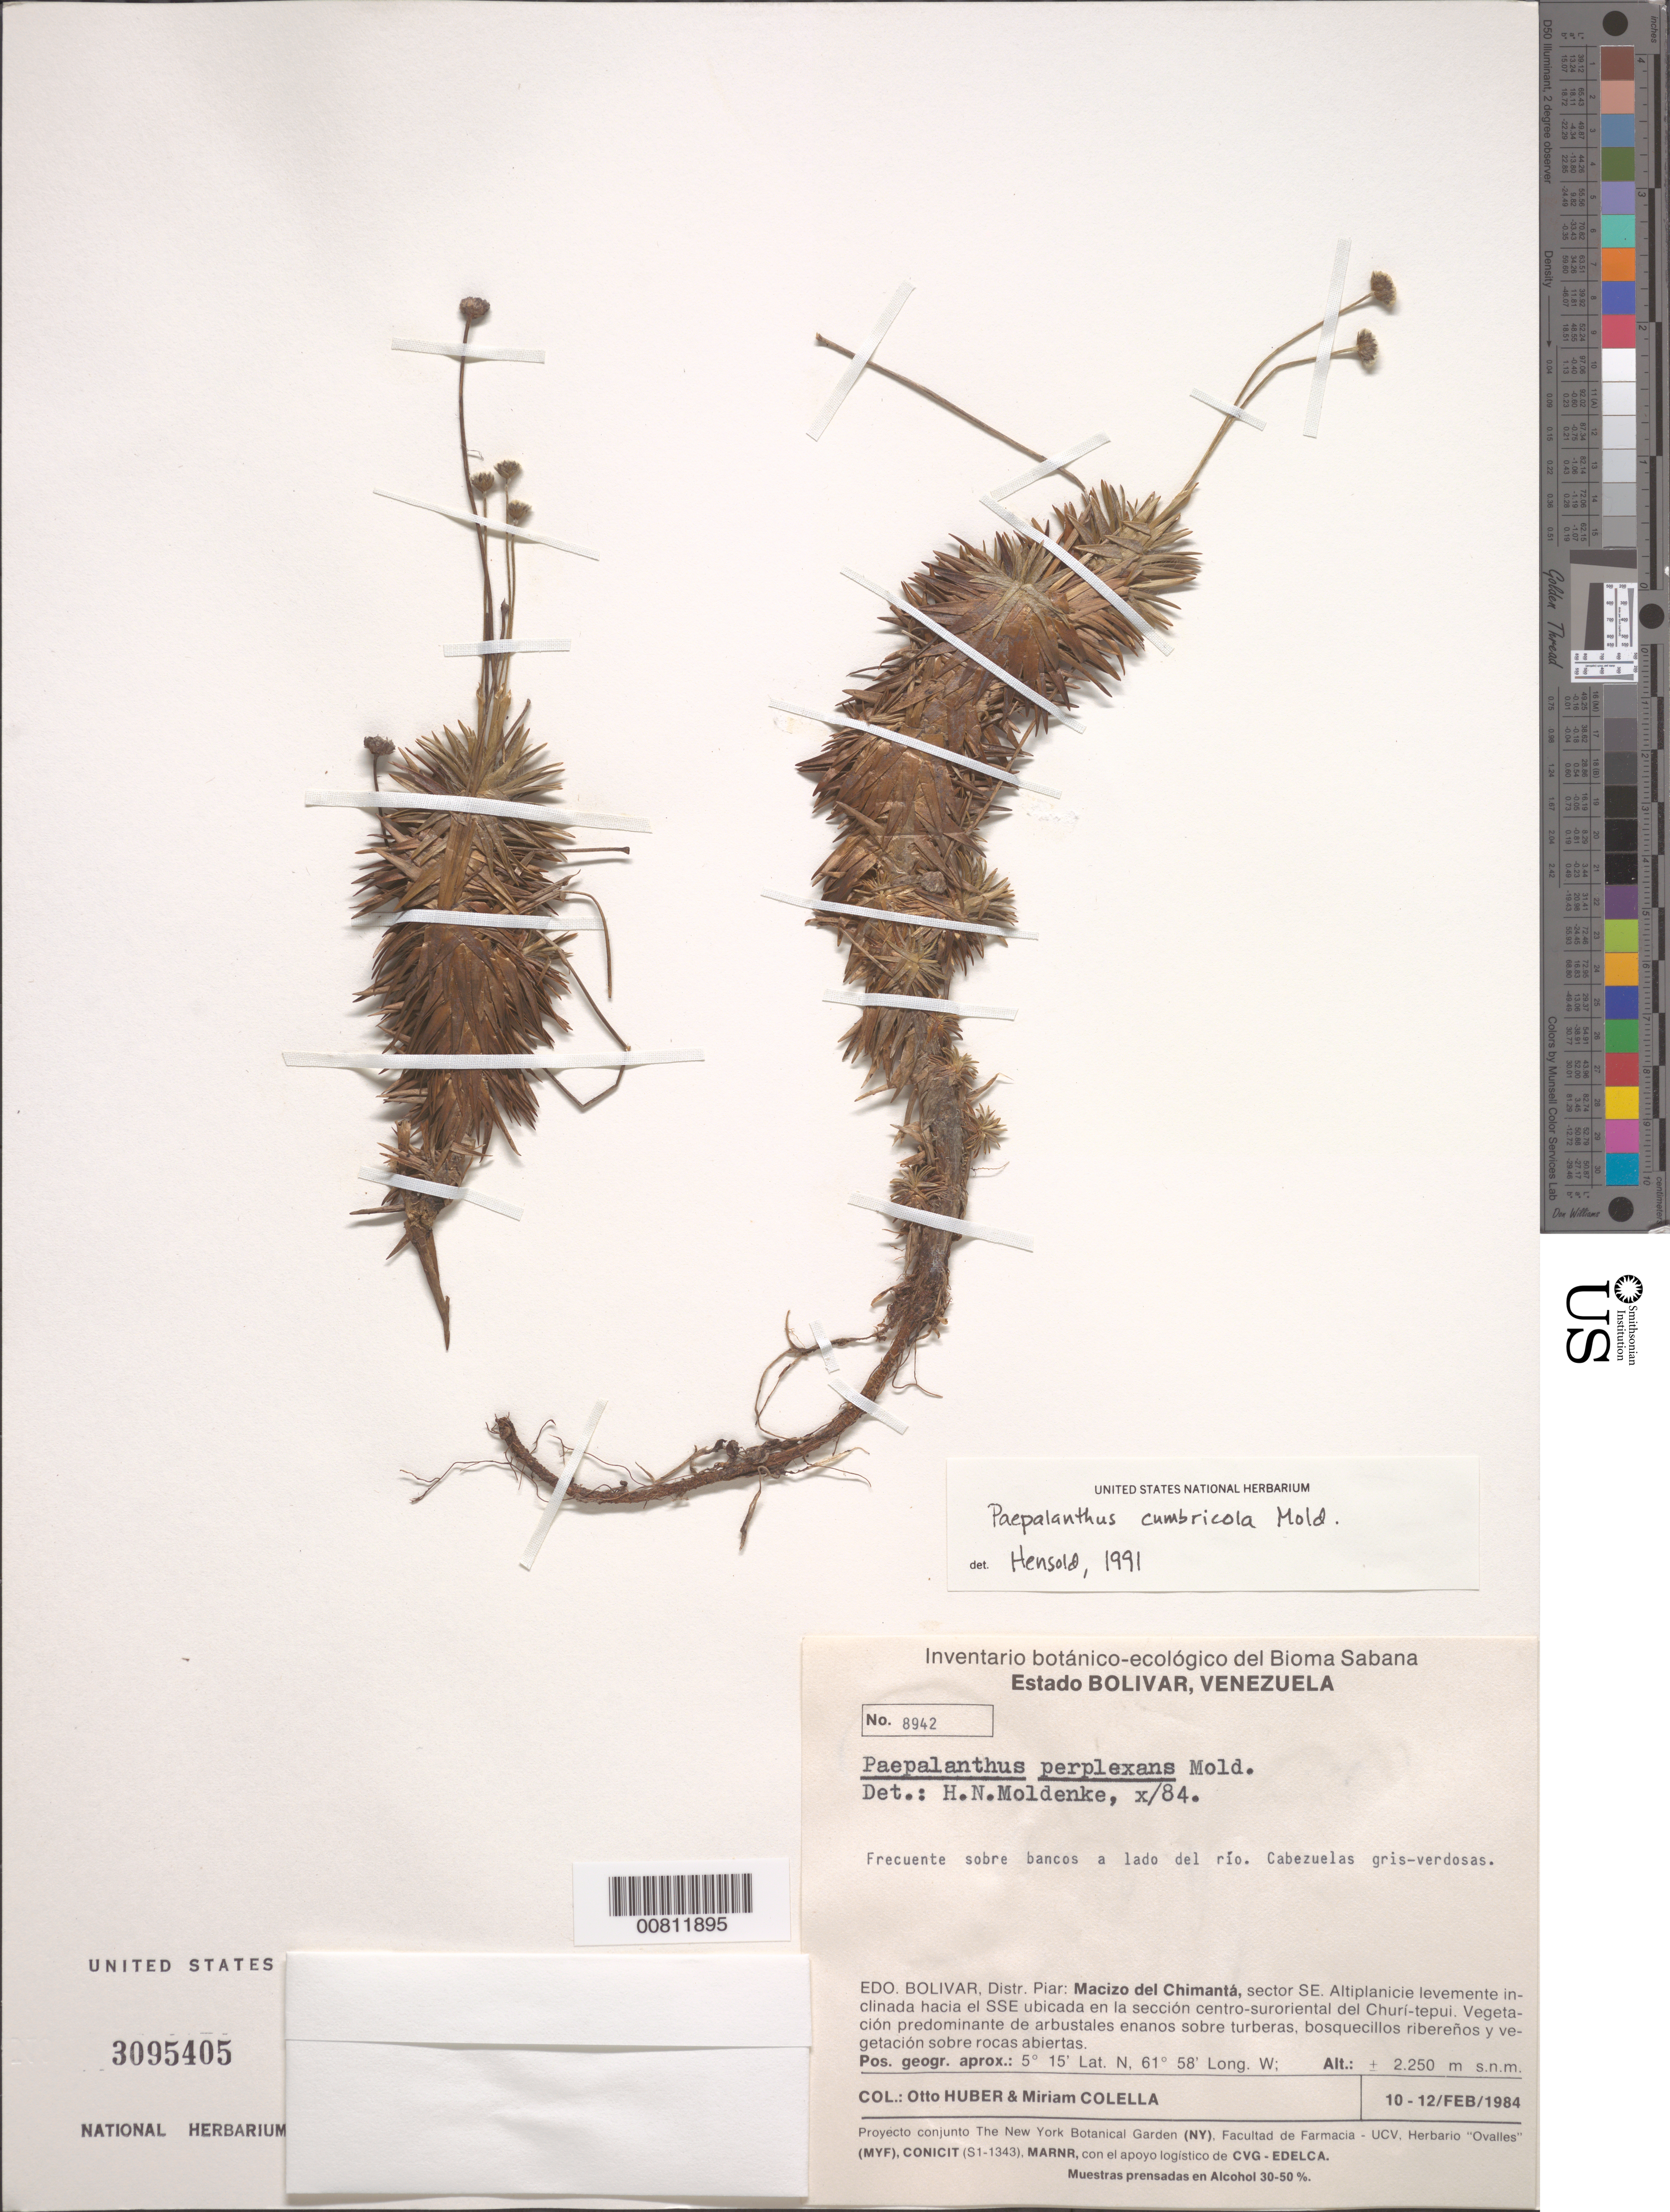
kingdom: Plantae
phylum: Tracheophyta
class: Liliopsida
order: Poales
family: Eriocaulaceae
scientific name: Monosperma cumbricola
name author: (Moldenke) Andrino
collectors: O. Huber & M. Colella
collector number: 8942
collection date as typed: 10-Feb-84 to 12-Feb-84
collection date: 1984-02-10/1984-02-12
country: Venezuela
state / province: Bolívar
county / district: Piar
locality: Macizo del Chimantá, sector SE. Altiplanicie levemente inclinada hacia el SSE ubicada en la sección centro-suroriental del Churí-tepuí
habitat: Sobre bancos al lado del rio. Vegetación predominante de arbustales enanos sobre turberas, bosquecillos ribereños y vegetación sobre rocas abiertas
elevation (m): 2250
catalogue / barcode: US 3095405